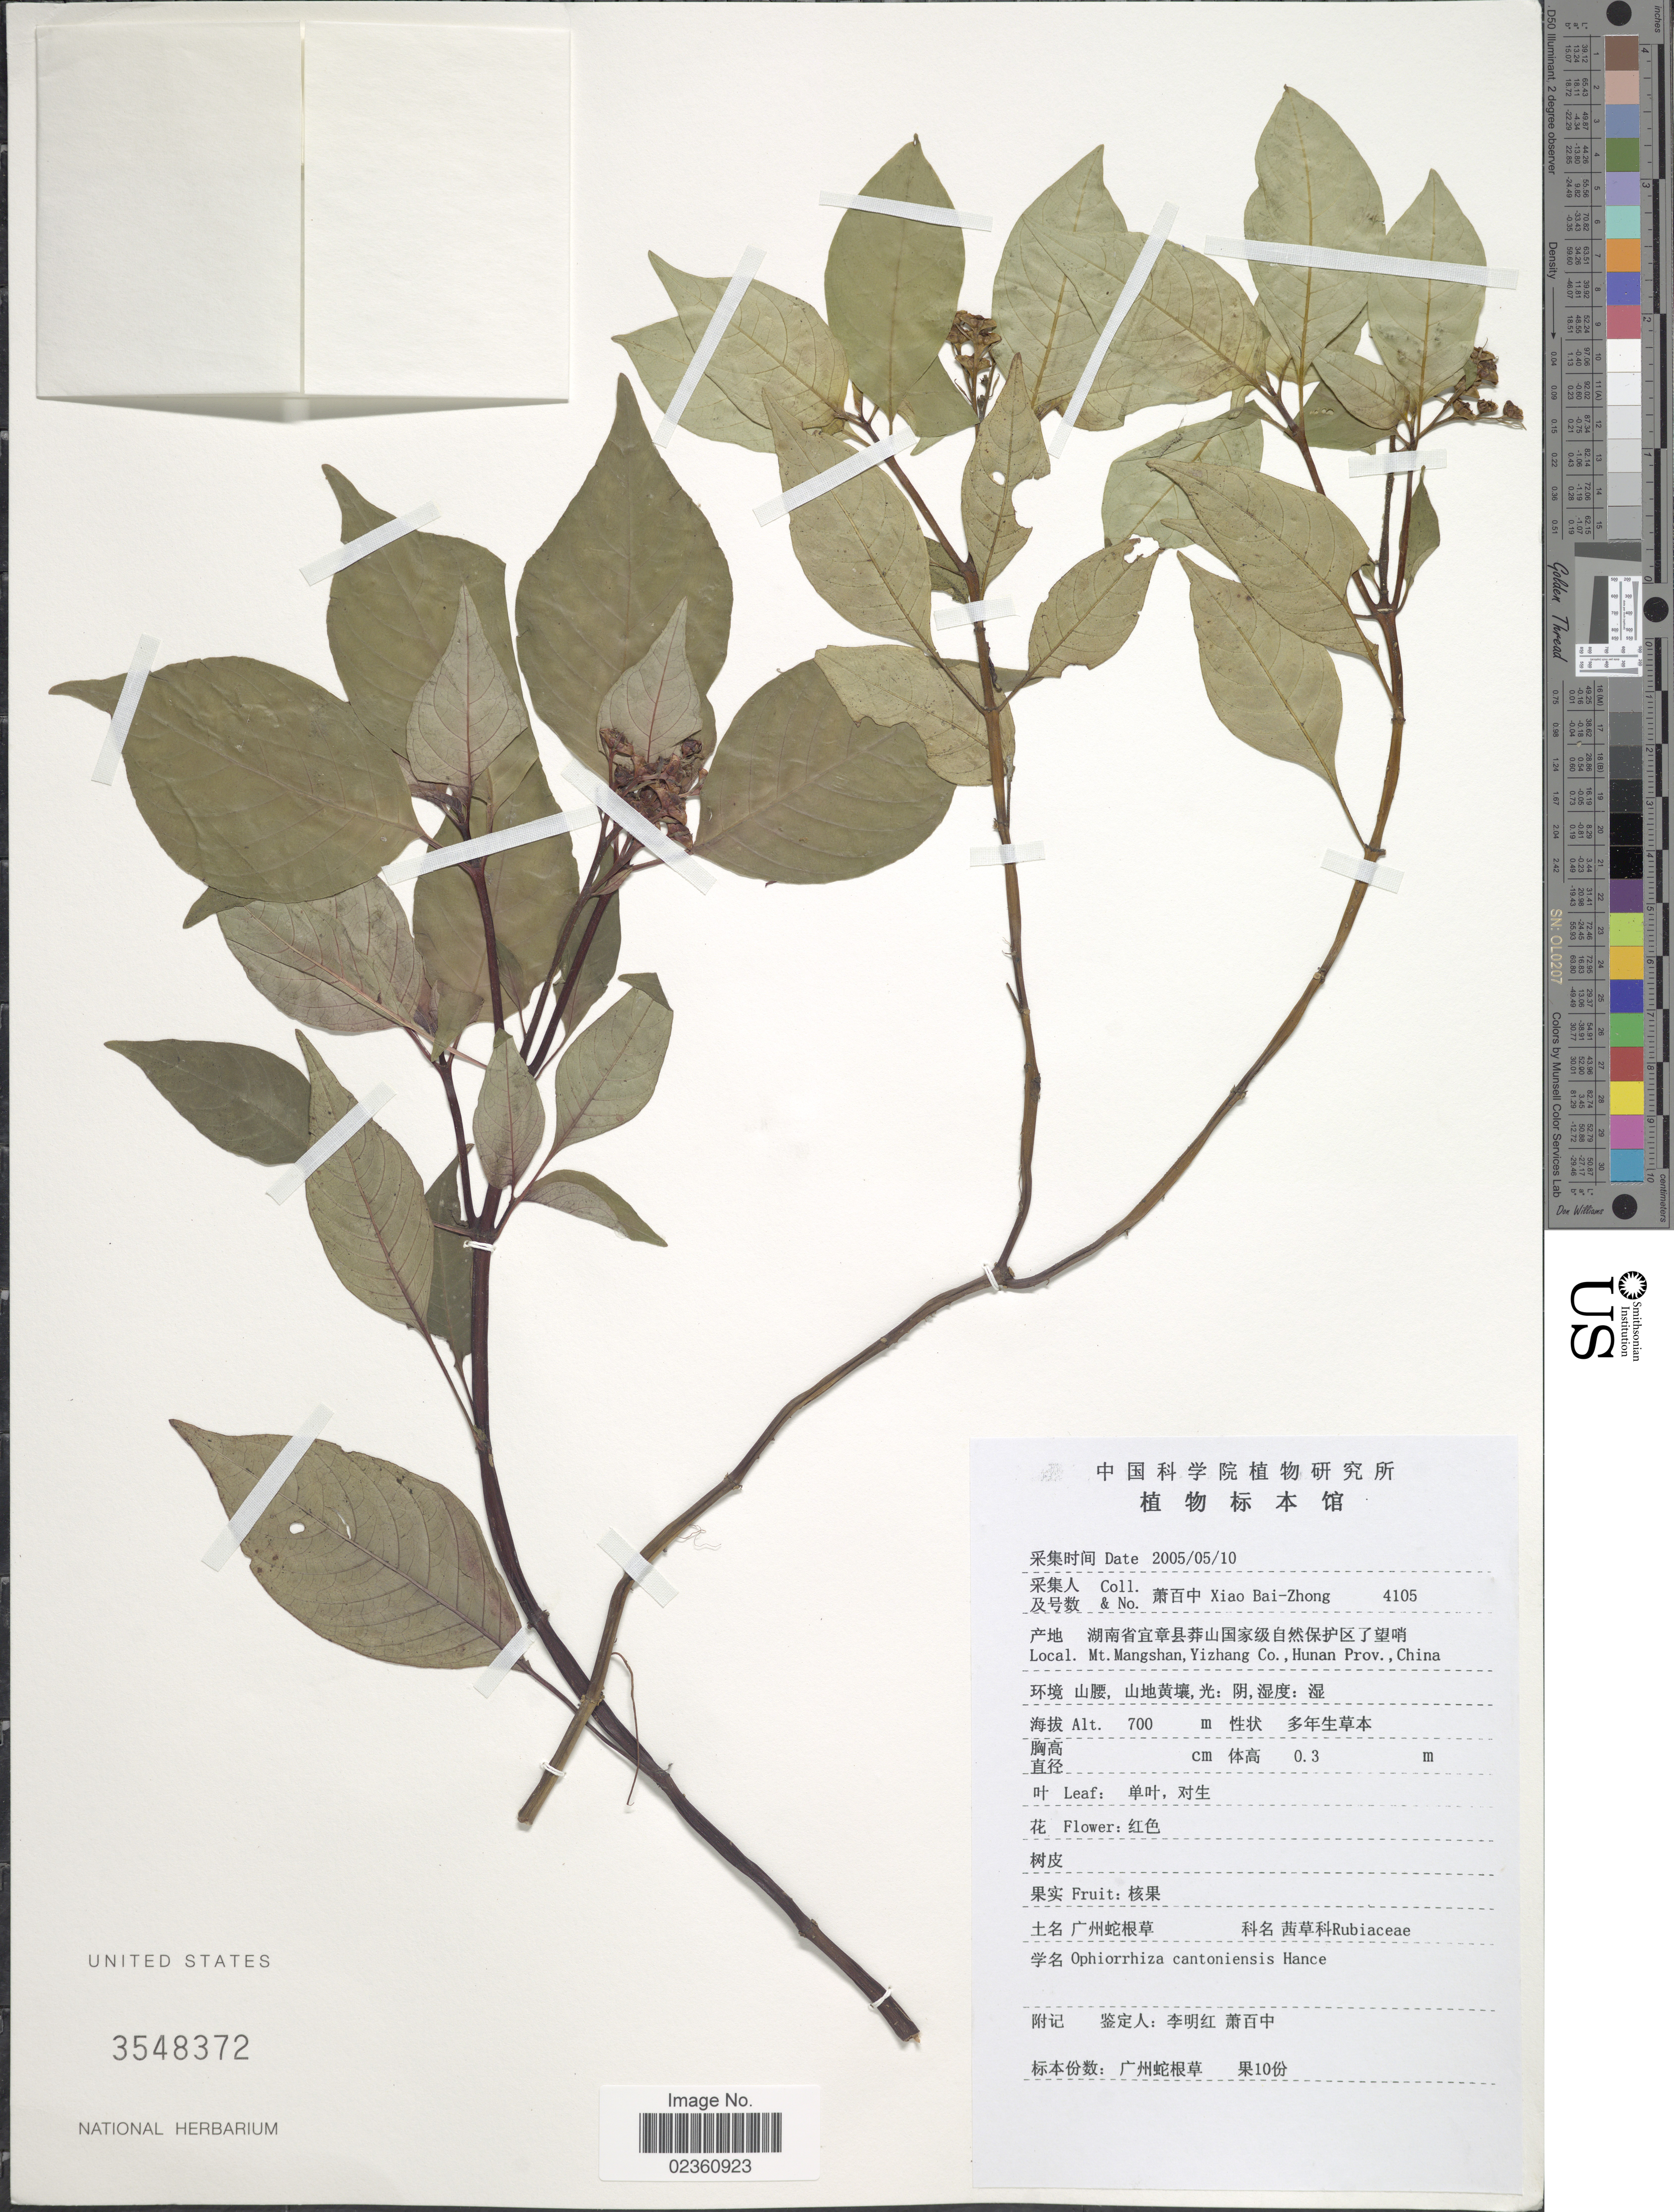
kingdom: Plantae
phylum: Tracheophyta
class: Magnoliopsida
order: Gentianales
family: Rubiaceae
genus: Ophiorrhiza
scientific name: Ophiorrhiza cantonensis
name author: Hance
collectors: B. Z. Xiao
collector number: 4105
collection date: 2005-05-10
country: China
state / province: Hunan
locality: Mt. Mangshan, Yizhang Co.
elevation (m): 700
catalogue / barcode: US 3548372